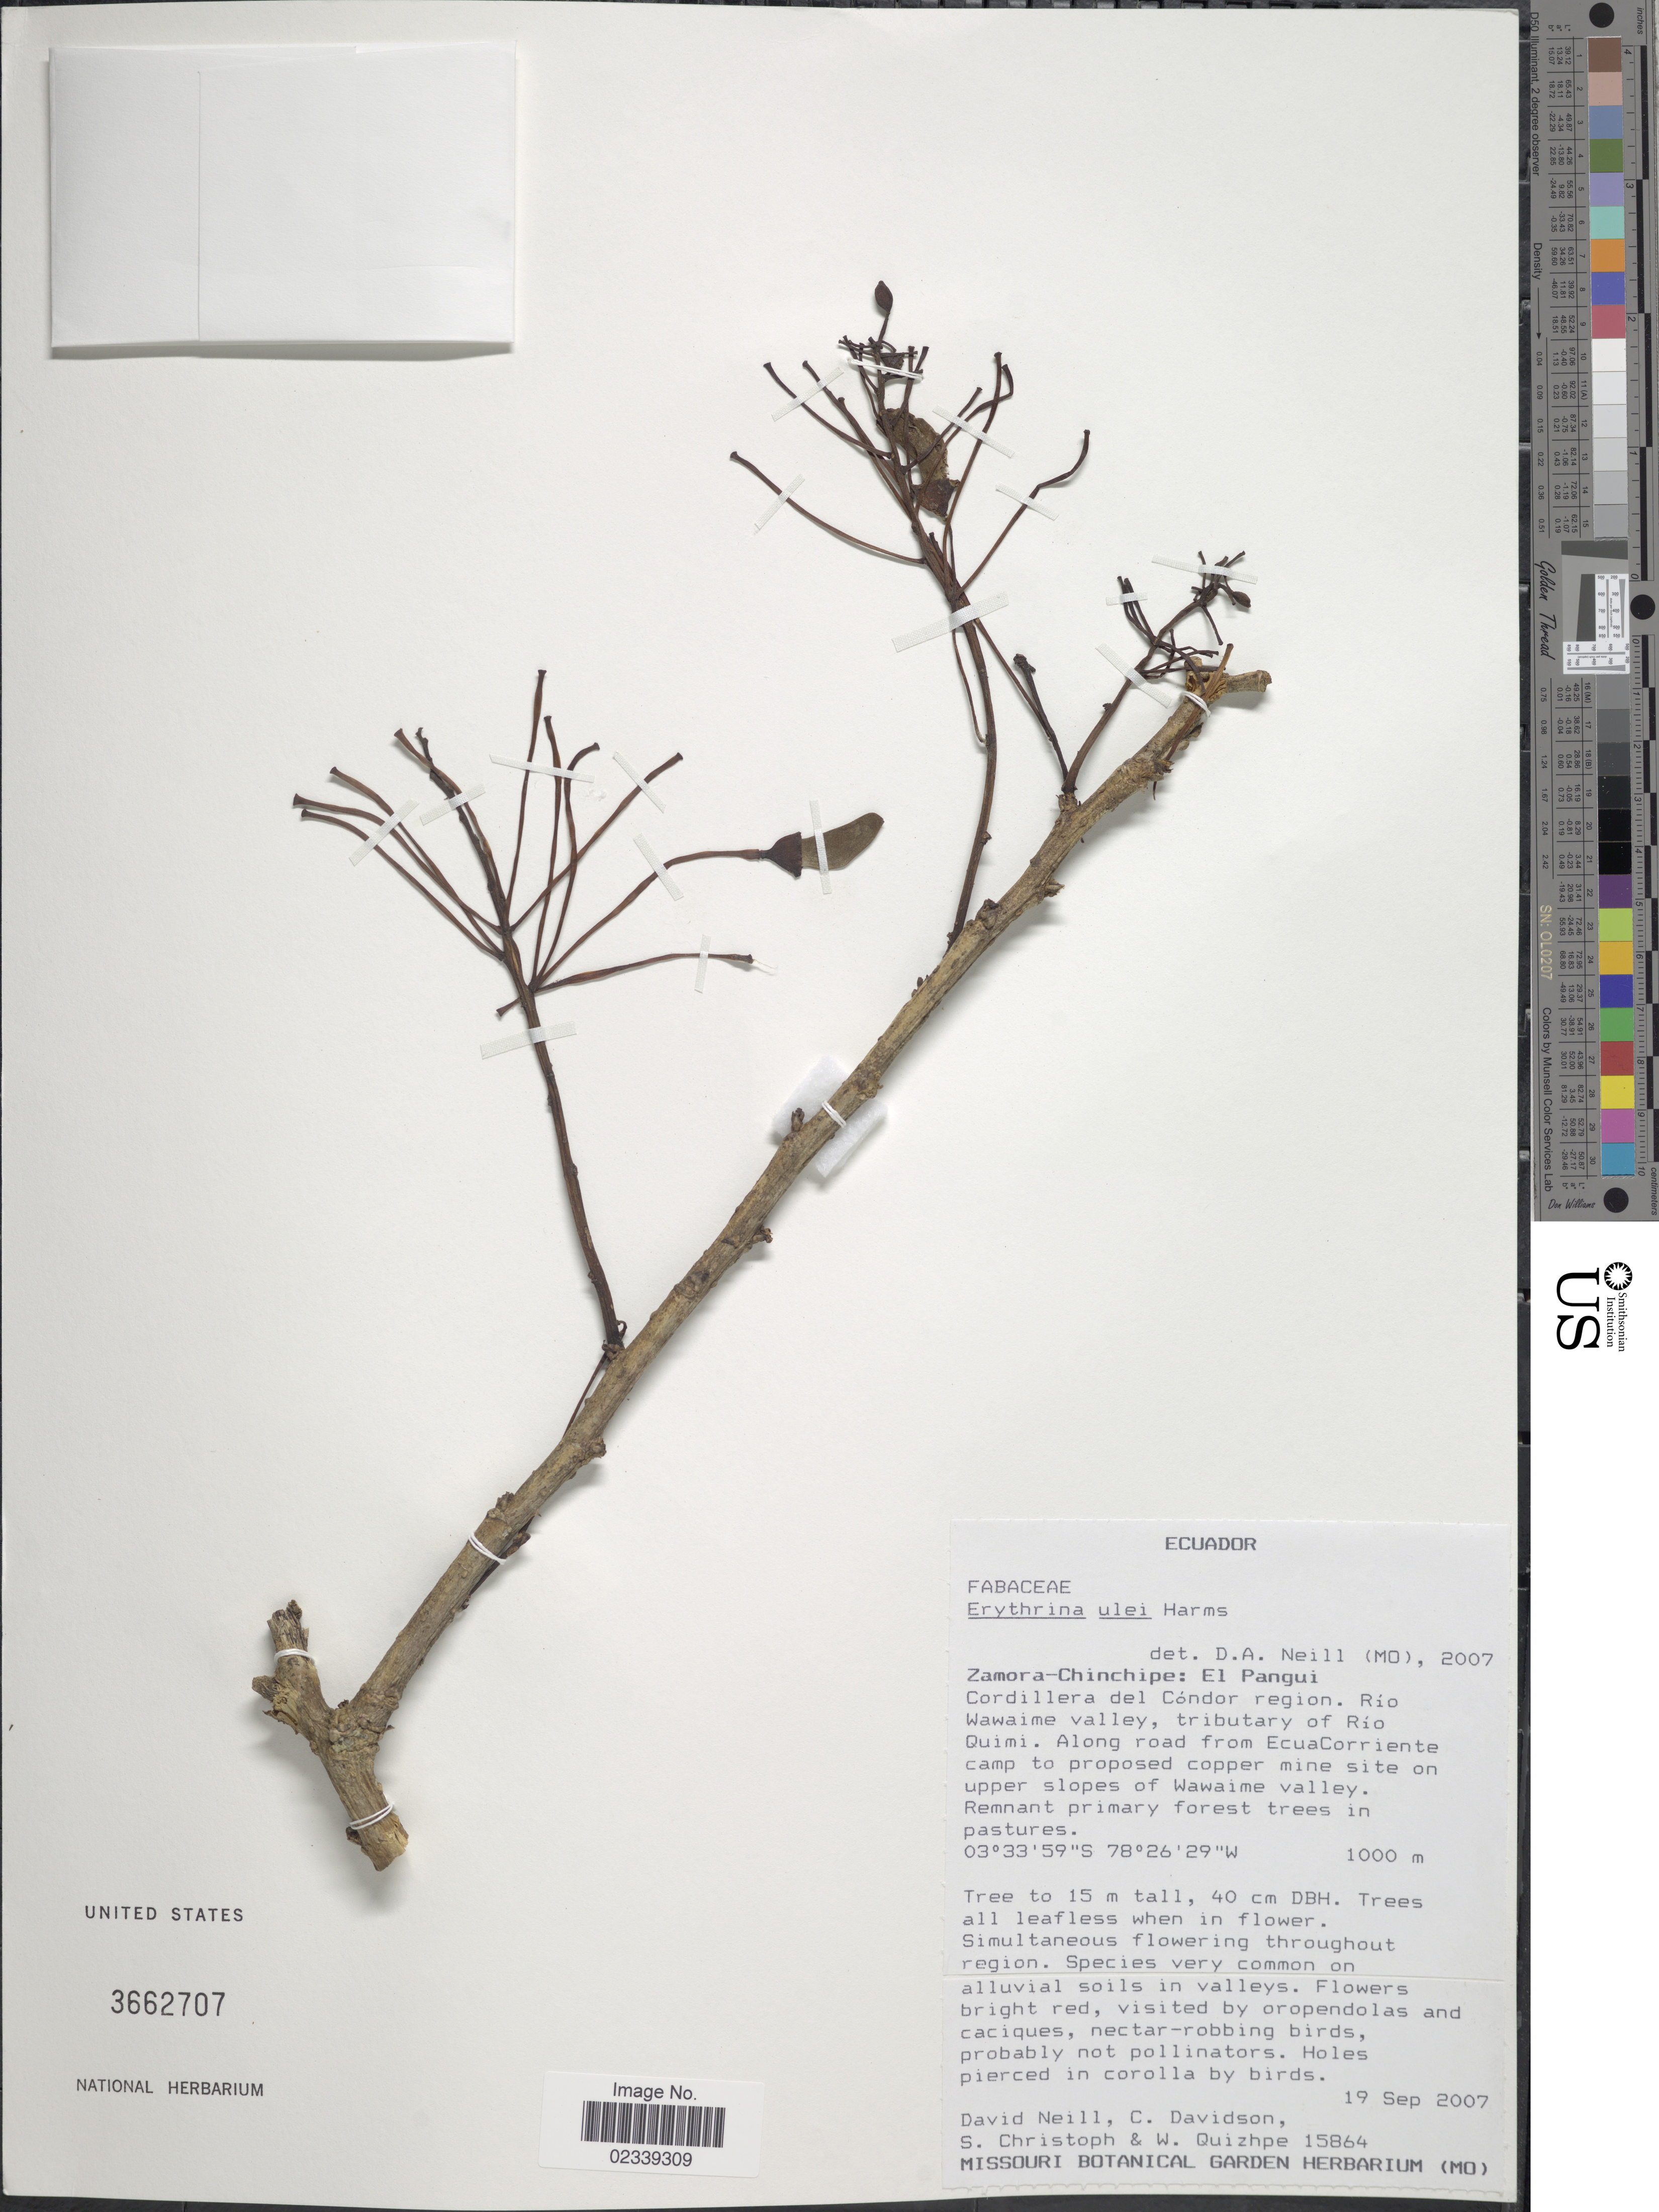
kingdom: Plantae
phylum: Tracheophyta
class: Magnoliopsida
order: Fabales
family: Fabaceae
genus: Erythrina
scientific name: Erythrina ulei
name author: Harms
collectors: D. Neill, C. Davidson, S. Christoph & W. Quizhpe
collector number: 15864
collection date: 2007-09-19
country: Ecuador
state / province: Zamora-Chinchipe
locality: El Pangui, Cordillera del Condor region, Rio Wawaime valley, tributary of Rio Quimi, along road from EcuaCorriente camp to proposed copper mine site on upper slopes of Wawaime valley.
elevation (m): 1000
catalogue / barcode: US 3662707